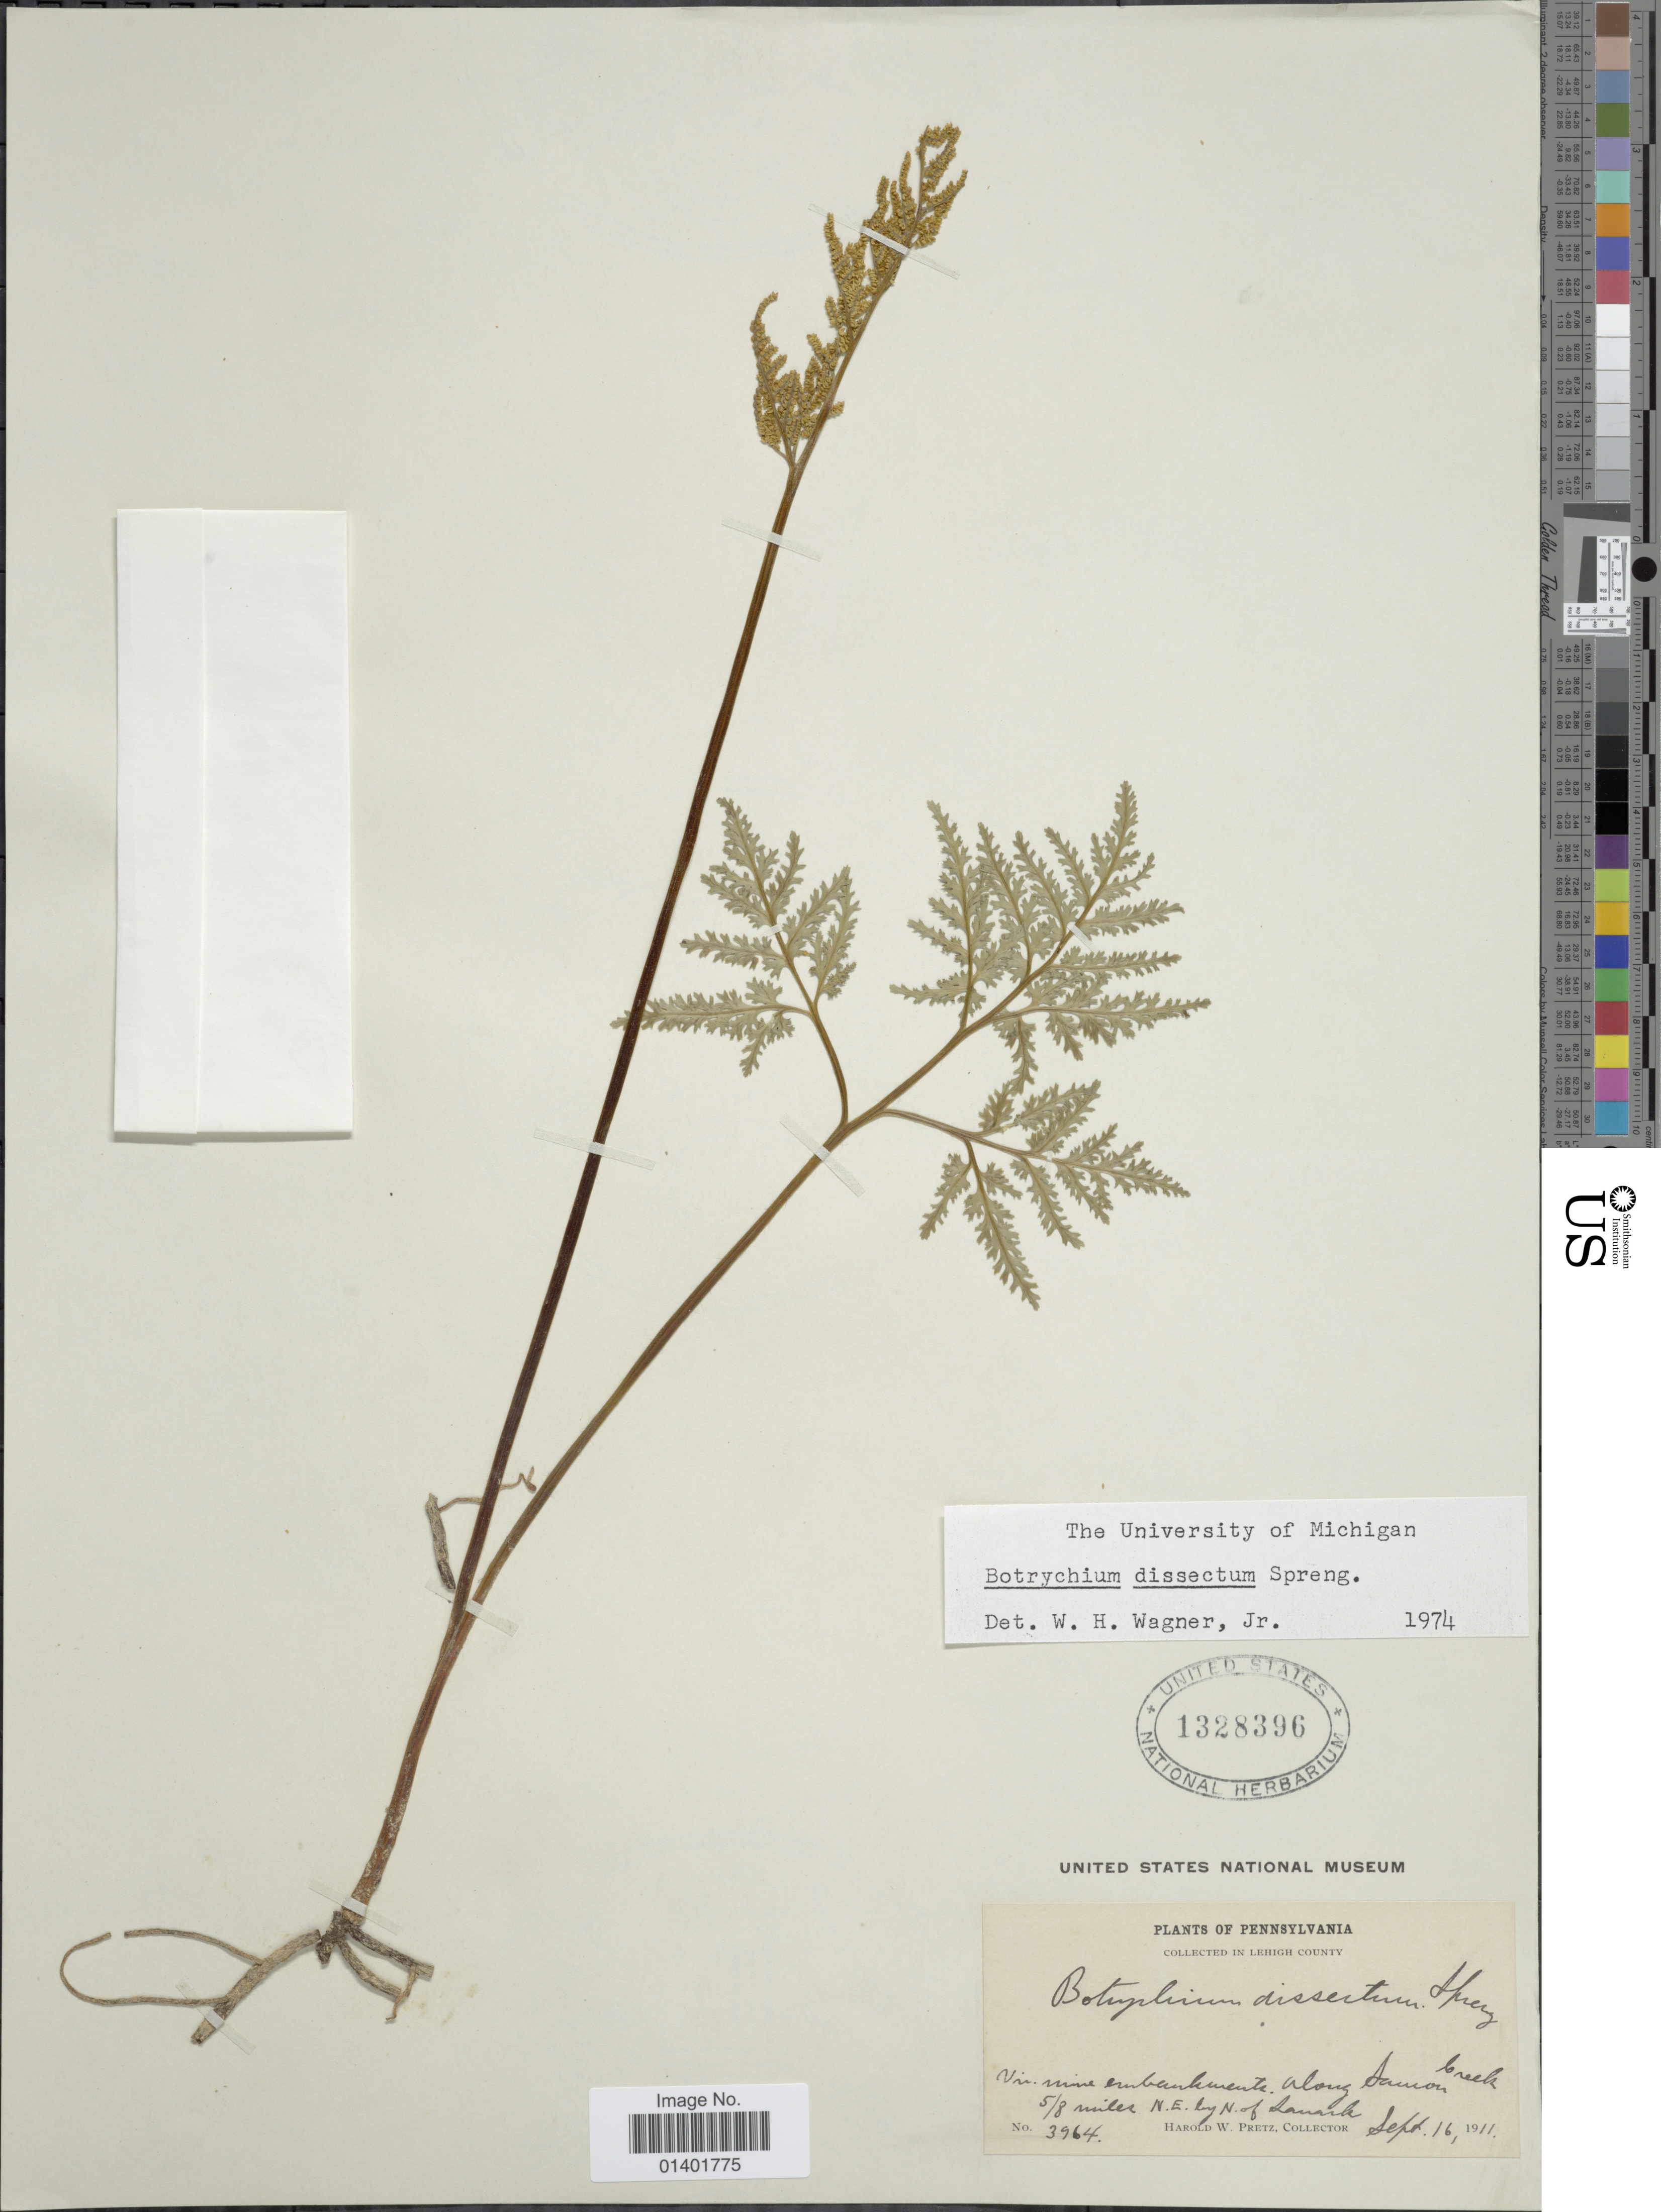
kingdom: Plantae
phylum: Tracheophyta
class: Polypodiopsida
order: Ophioglossales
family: Ophioglossaceae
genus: Botrychium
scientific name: Botrychium dissectum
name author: Spreng.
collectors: H. W. Pretz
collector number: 3964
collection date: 1911-09-16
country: United States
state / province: Pennsylvania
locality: Lehigh County, Vic. mine embankments. Along Saucon Creek, 5/8 miles N.E. by N. of Lanark.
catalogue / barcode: US 1328396